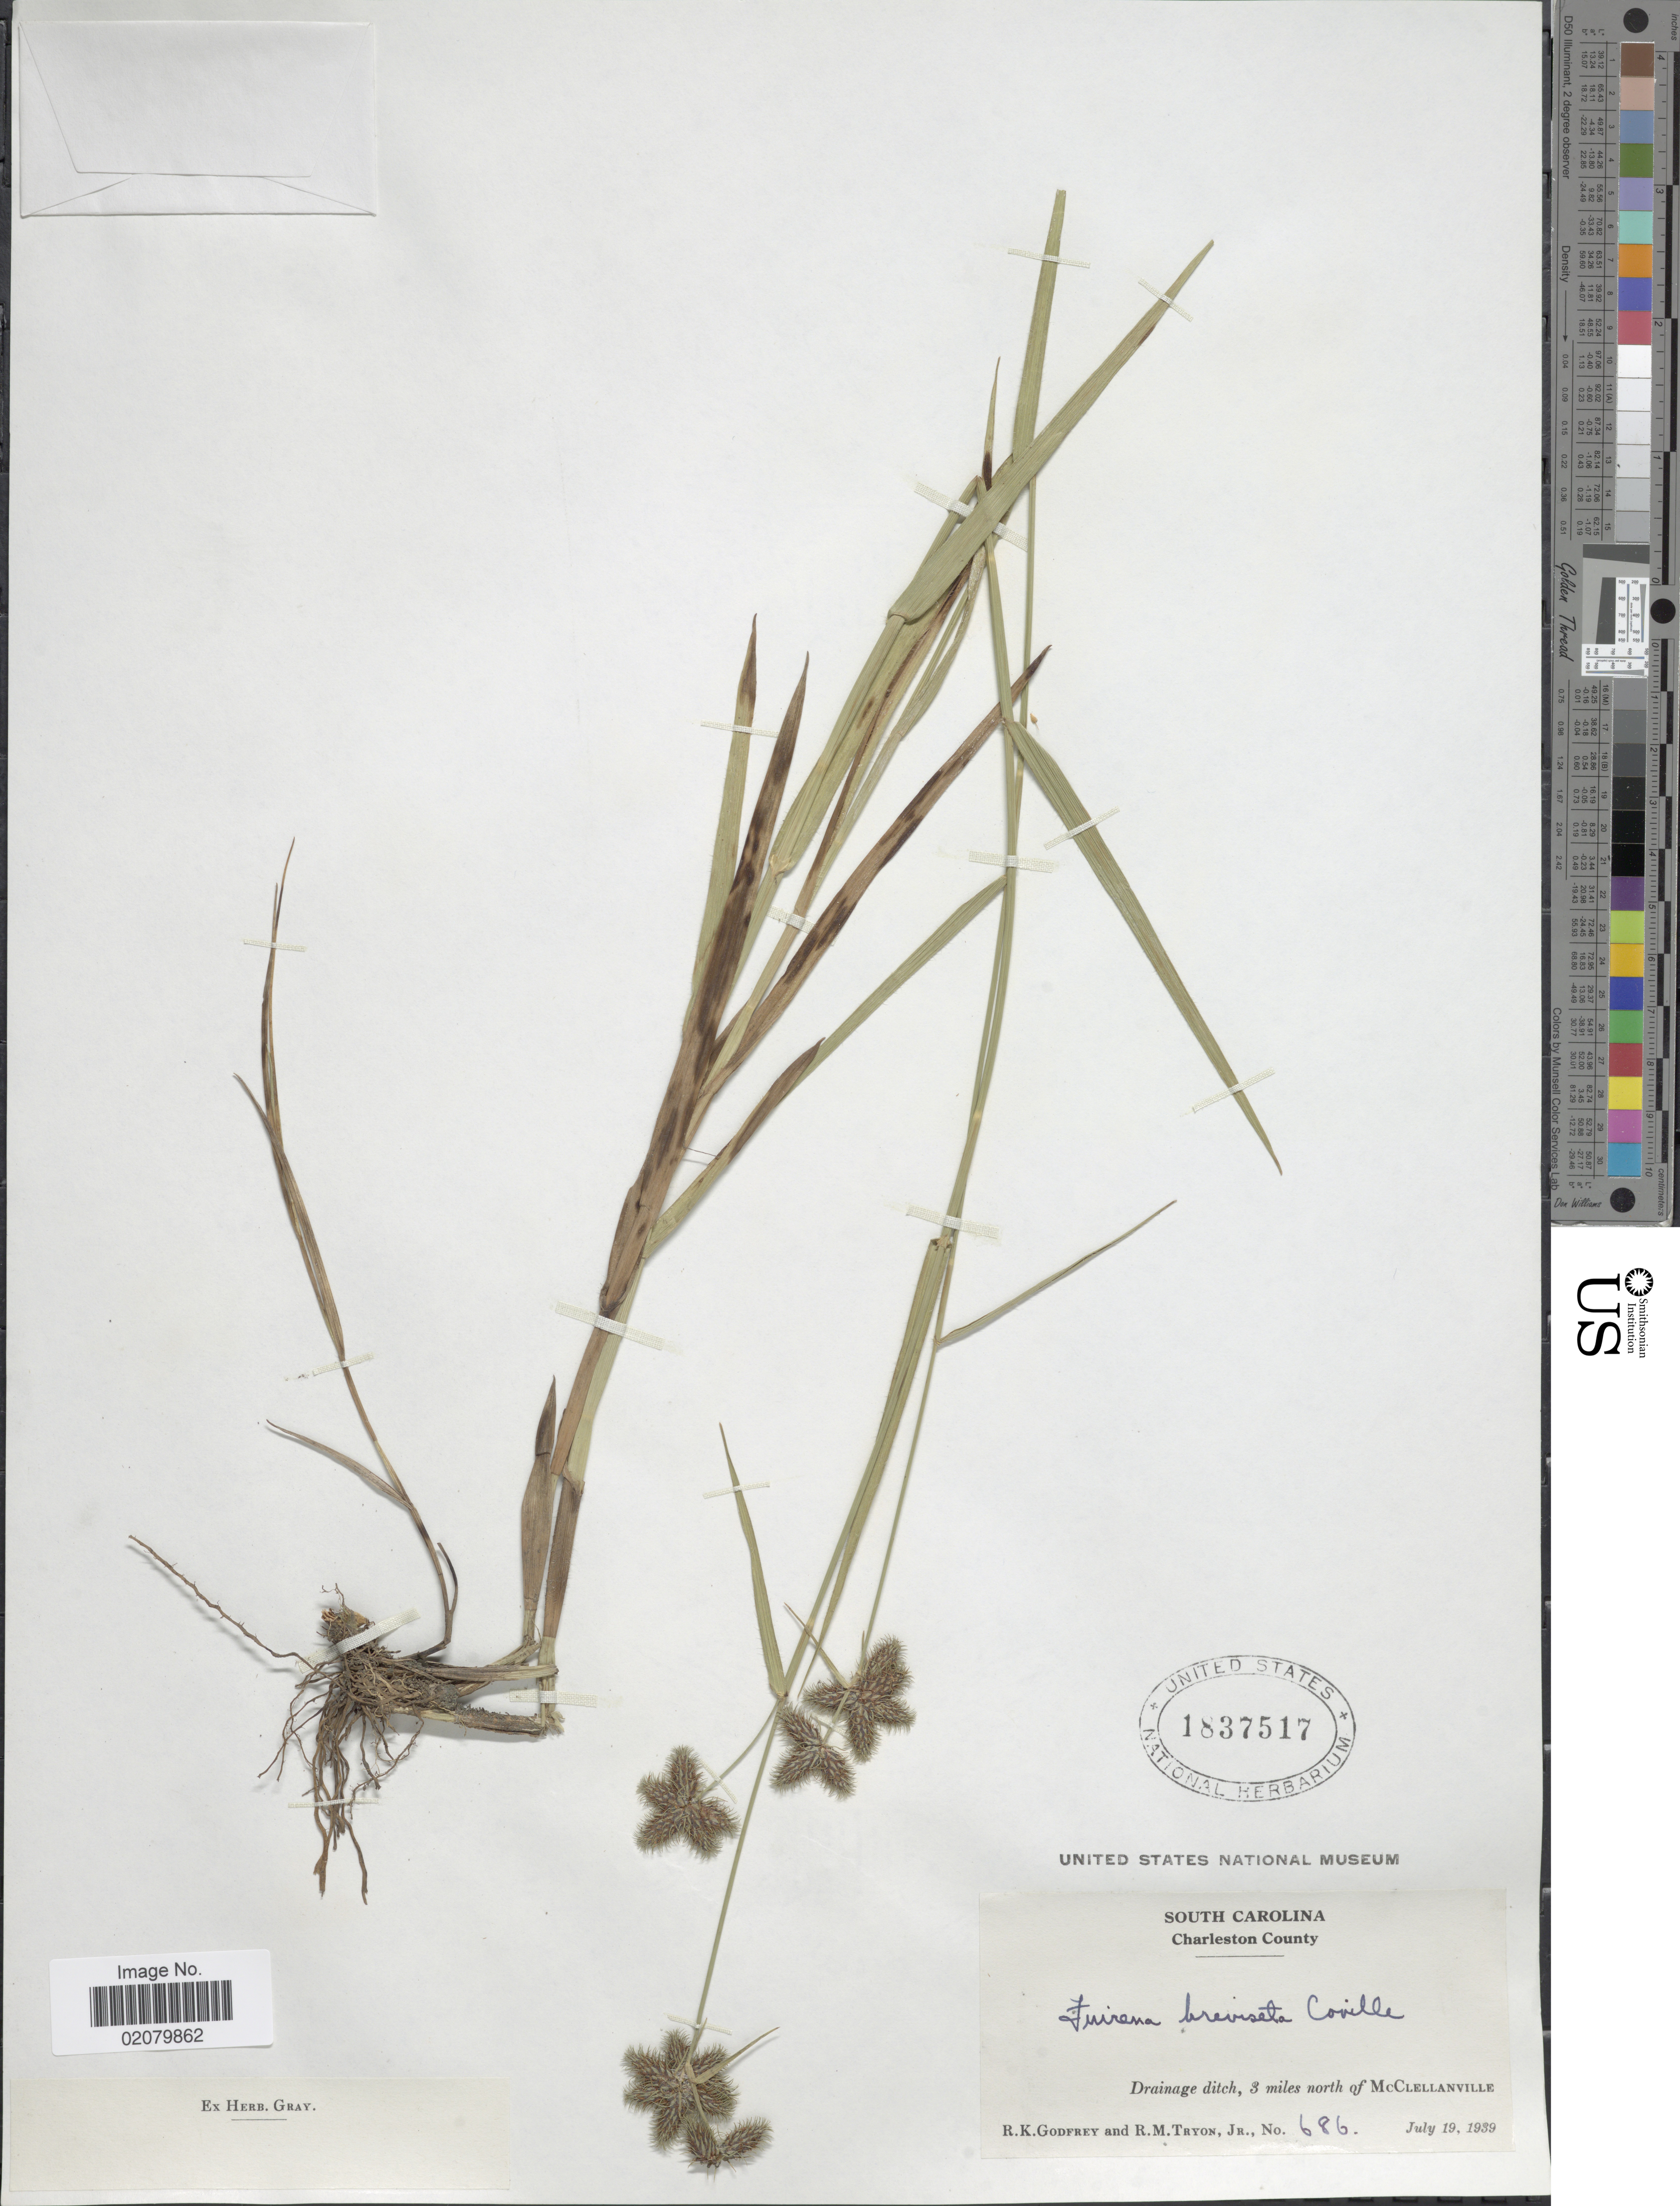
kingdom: Plantae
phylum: Tracheophyta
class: Liliopsida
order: Poales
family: Cyperaceae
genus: Fuirena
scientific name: Fuirena squarrosa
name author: Michx.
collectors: R. K. Godfrey & R. M. Tryon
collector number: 686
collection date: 1939-07-19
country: United States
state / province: South Carolina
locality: Charleston County, 3 miles north of McClellanville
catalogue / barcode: US 1837517